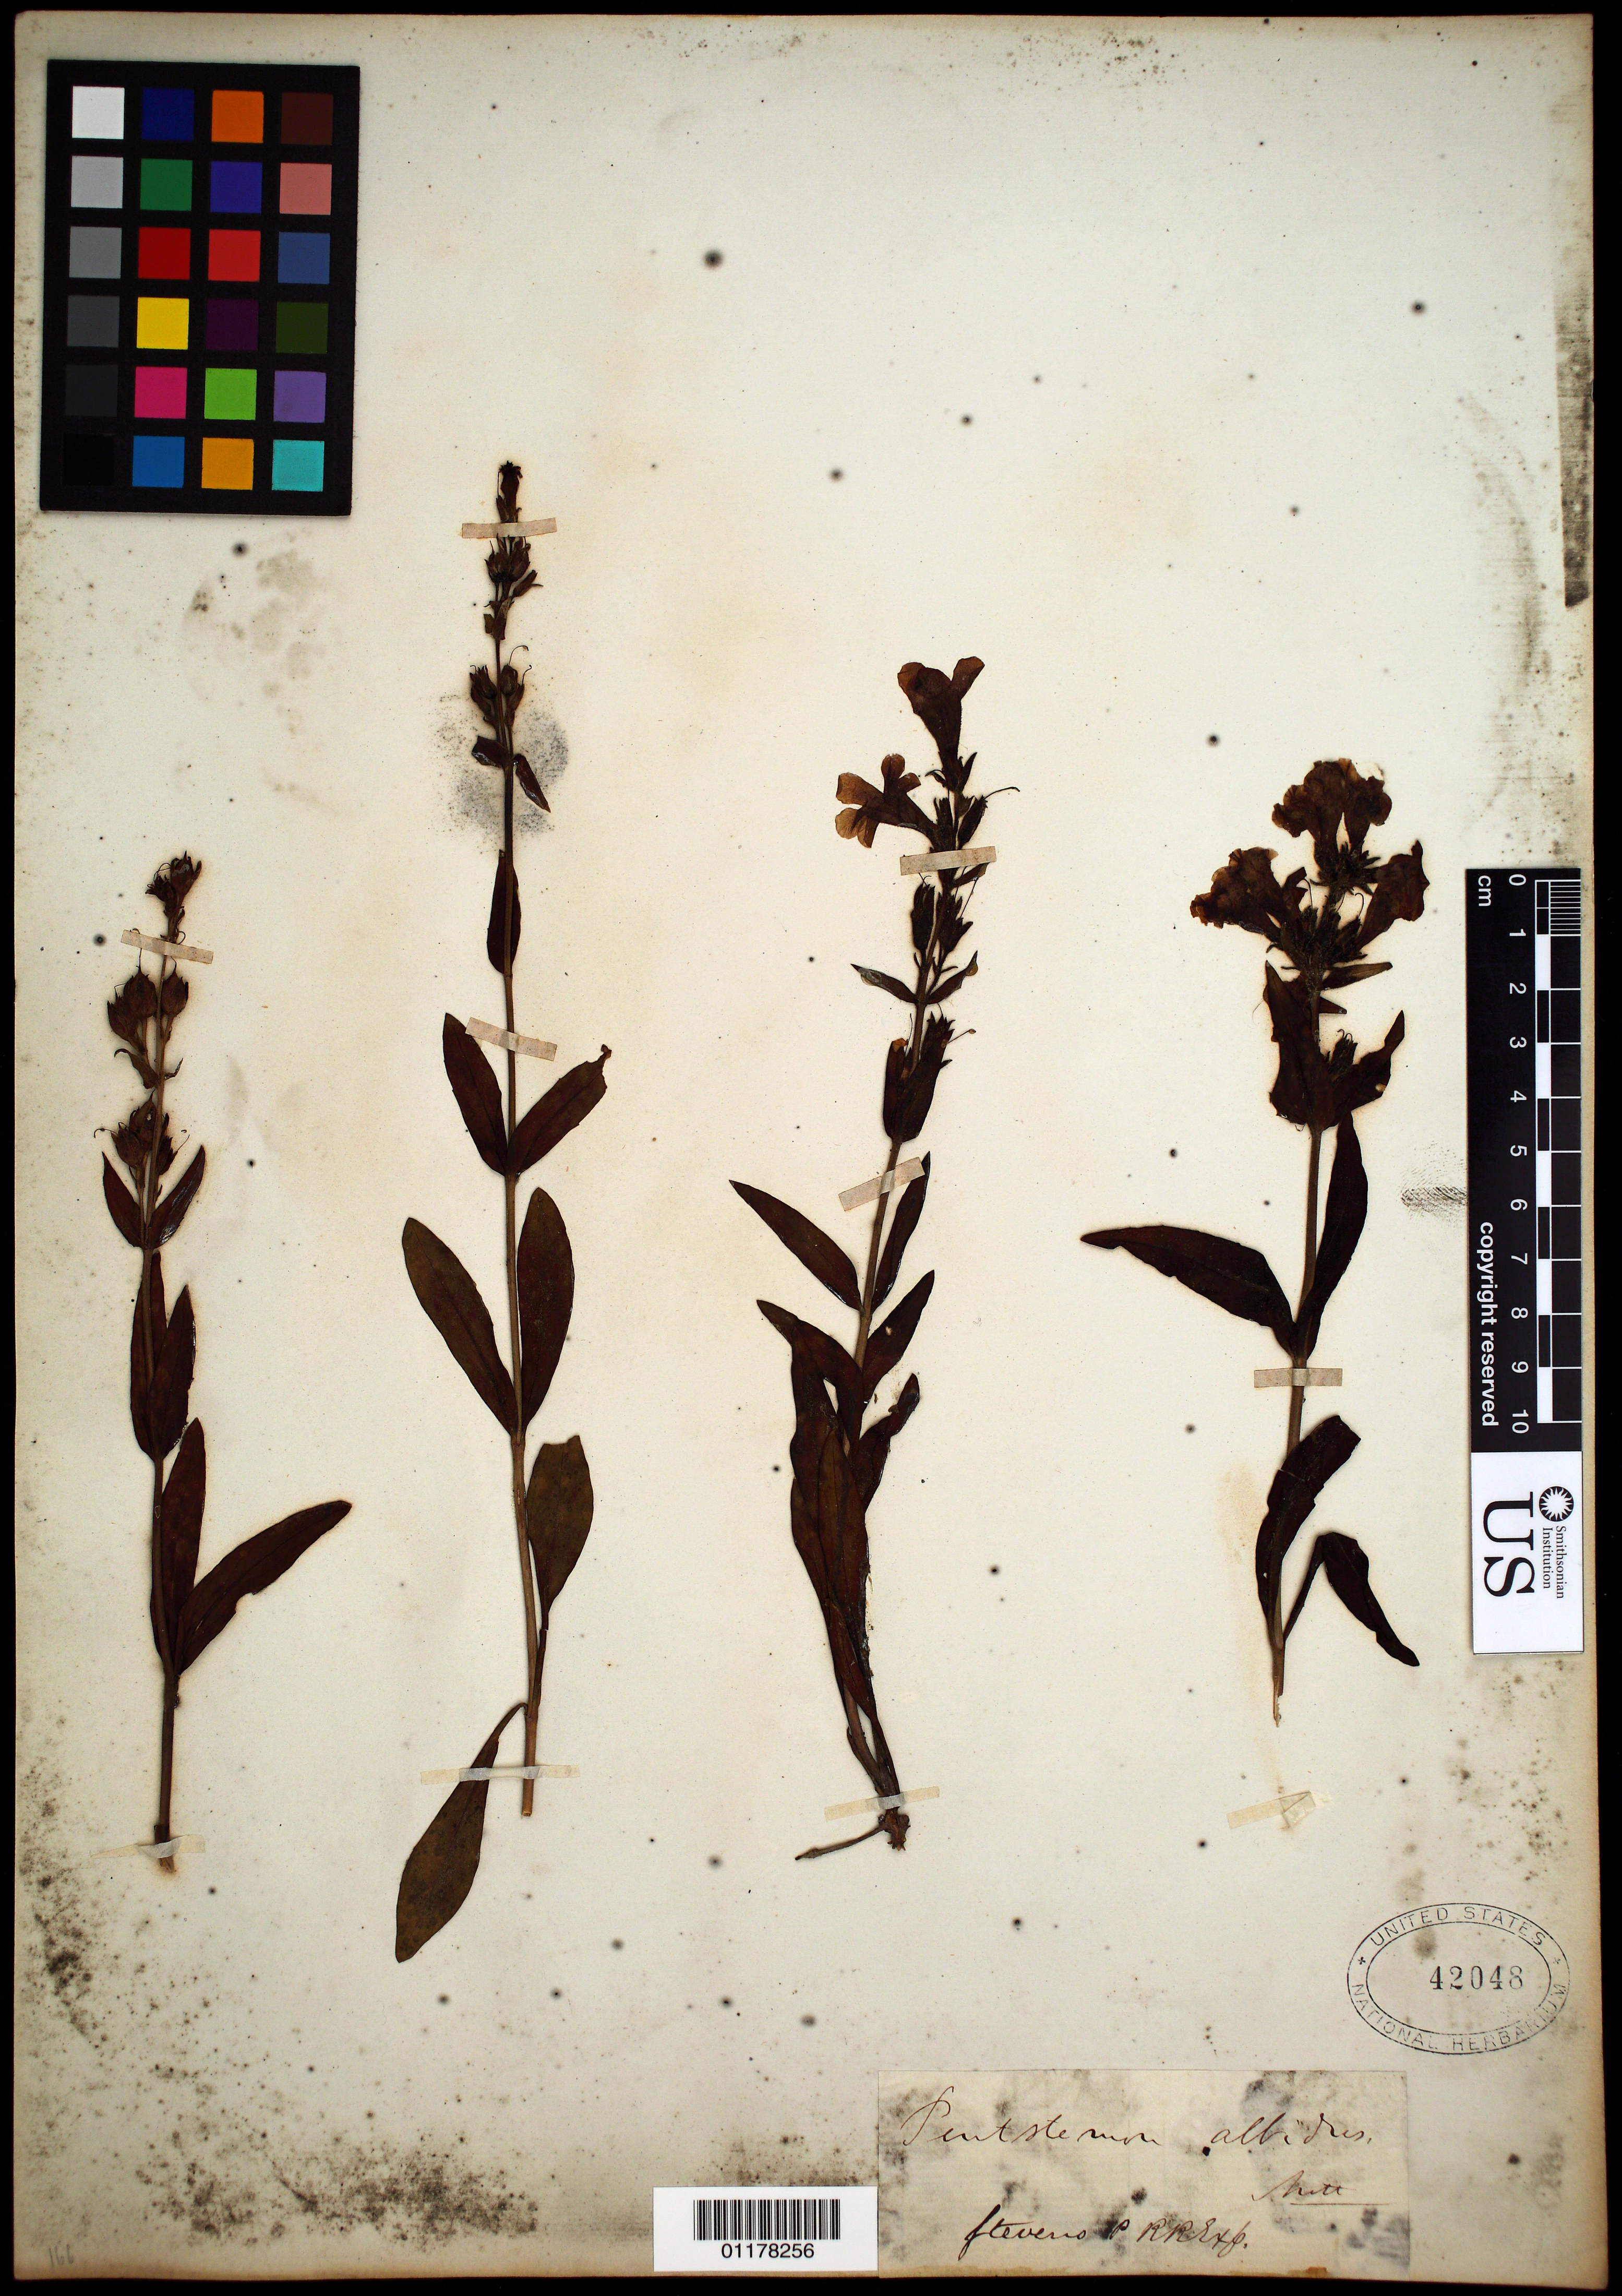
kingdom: Plantae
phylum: Tracheophyta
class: Magnoliopsida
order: Lamiales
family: Plantaginaceae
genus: Penstemon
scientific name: Penstemon albidus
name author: Nutt.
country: United States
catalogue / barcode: US 42048